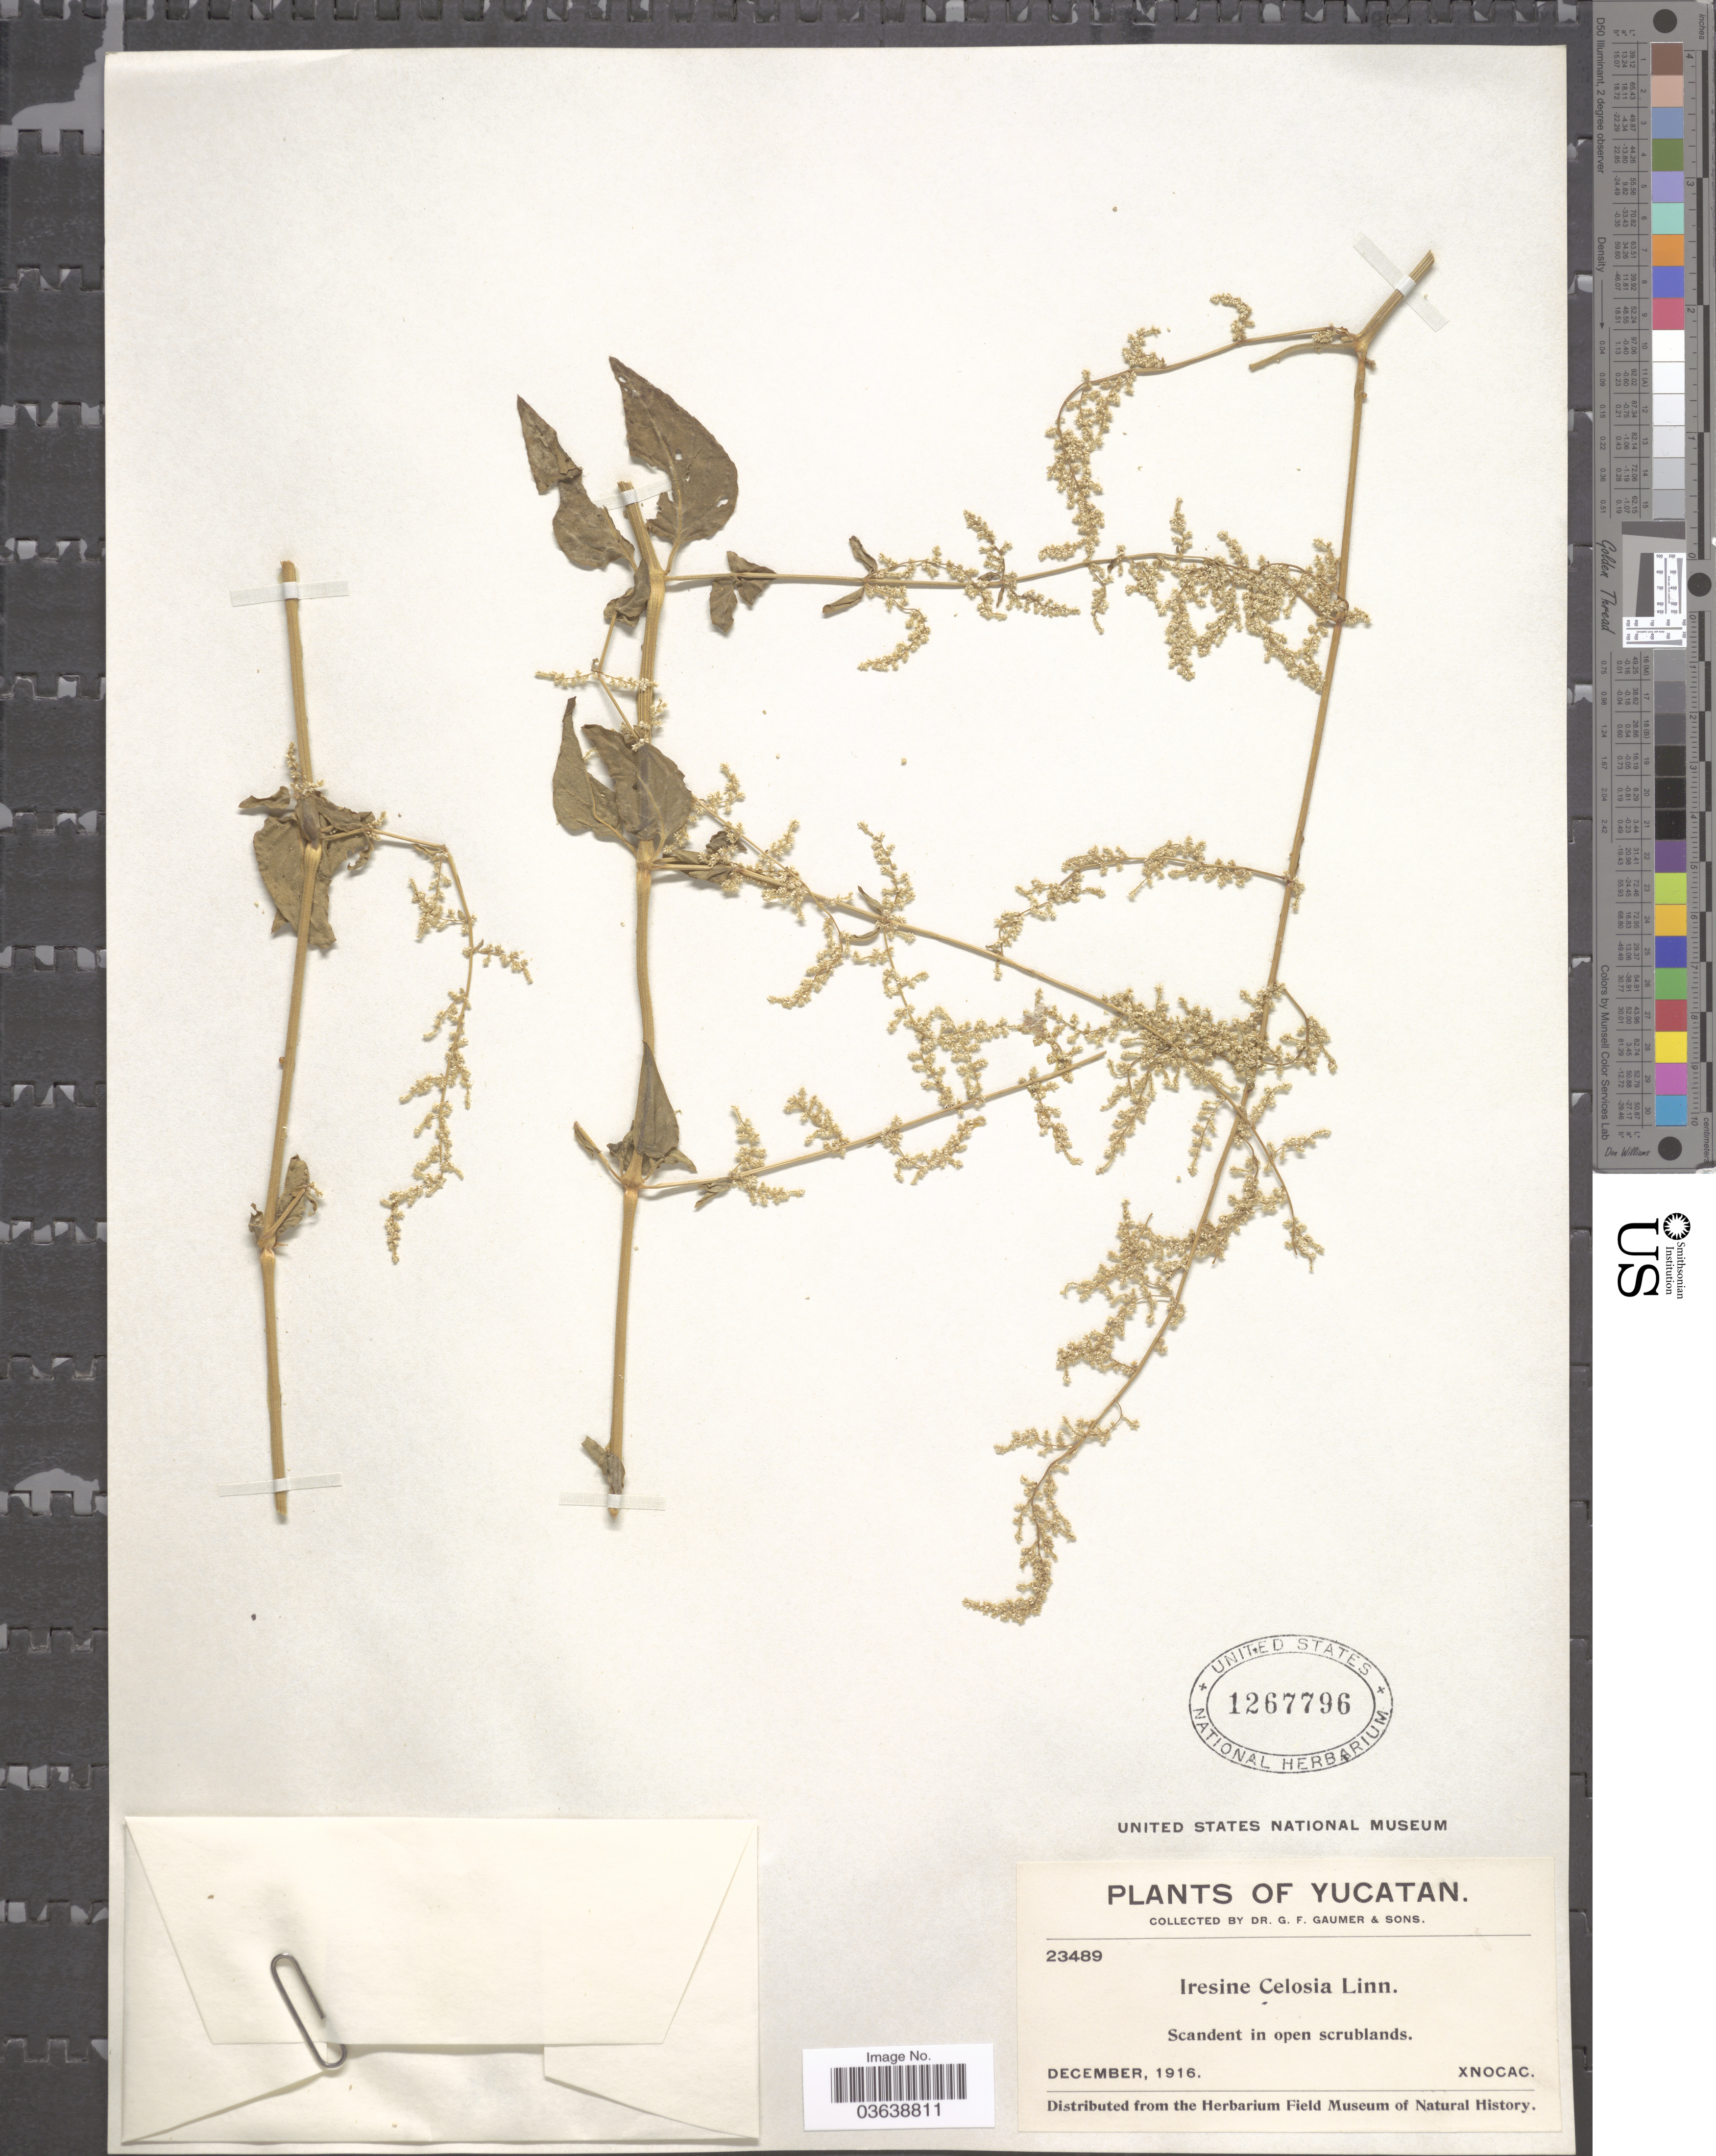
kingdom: Plantae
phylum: Tracheophyta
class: Magnoliopsida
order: Caryophyllales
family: Amaranthaceae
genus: Iresine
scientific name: Iresine celosia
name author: L.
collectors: G. F. Gaumer & Sons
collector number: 23489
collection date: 1916-12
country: Mexico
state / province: Yucatán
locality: Xnocac.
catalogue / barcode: US 1267796